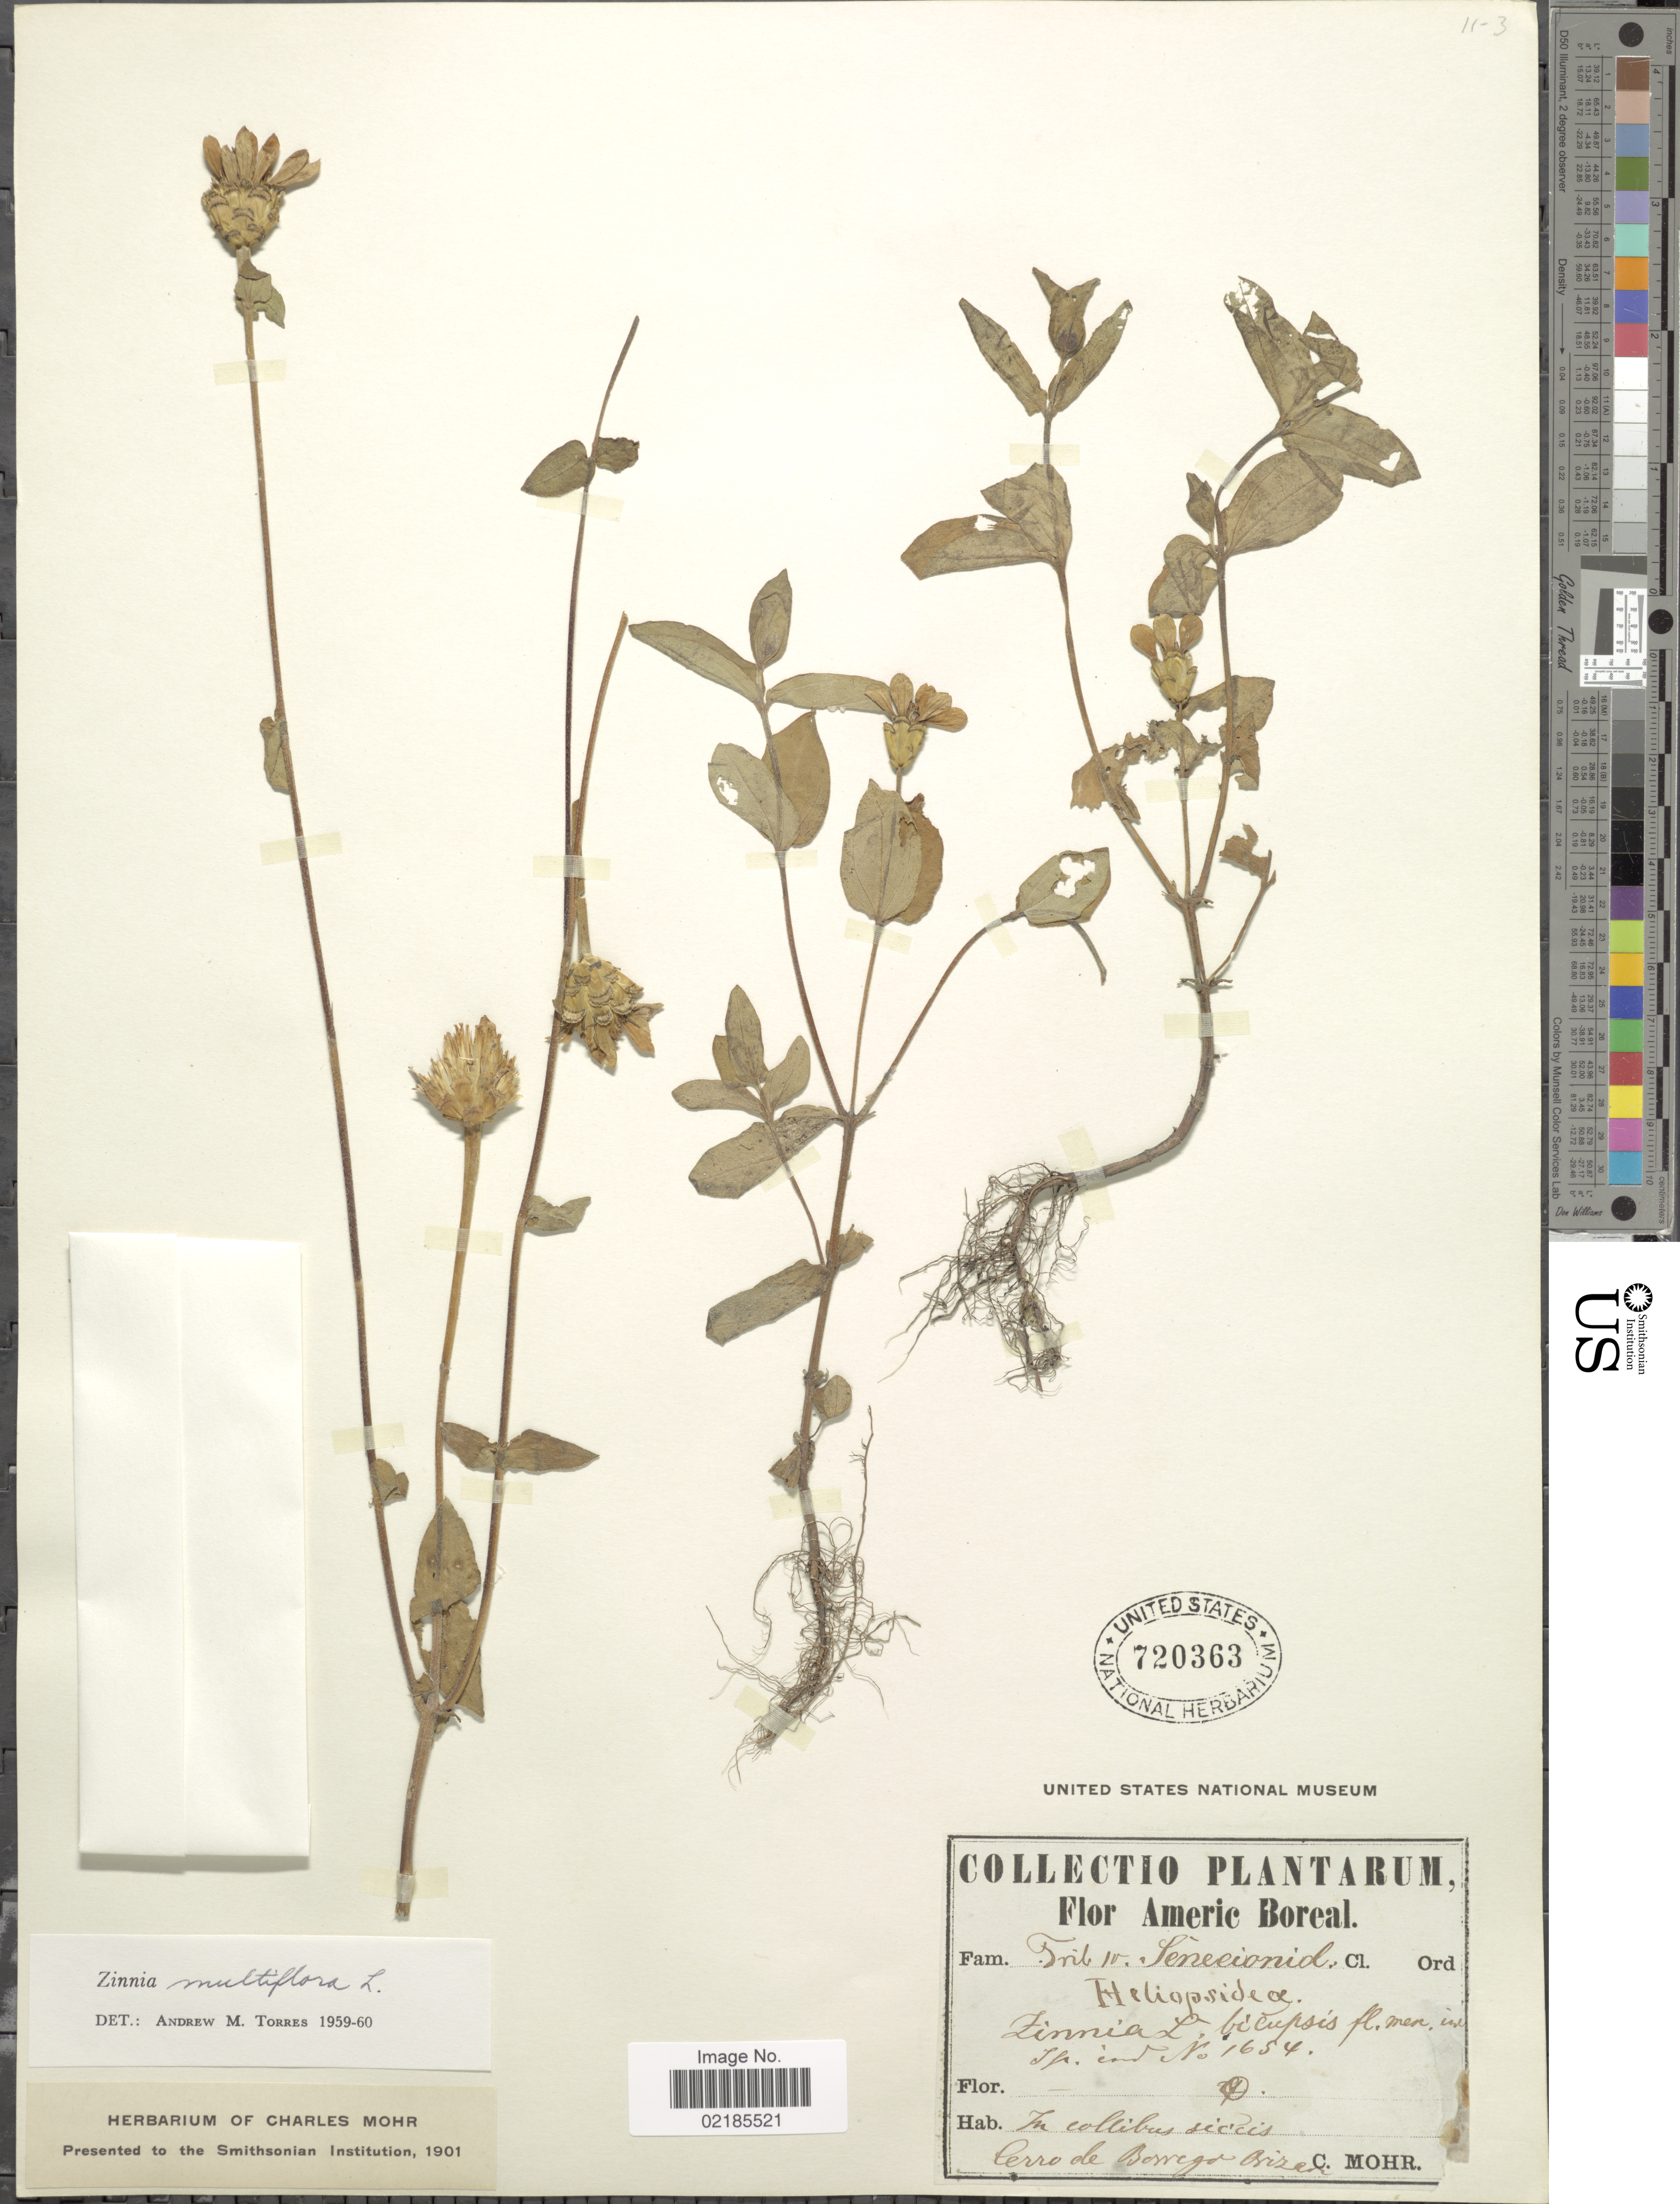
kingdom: Plantae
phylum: Tracheophyta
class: Magnoliopsida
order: Asterales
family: Asteraceae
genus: Zinnia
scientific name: Zinnia peruviana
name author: (L.) L.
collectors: C. T. Mohr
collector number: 1654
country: Mexico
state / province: Veracruz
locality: Cerro de Borrego. Orizaba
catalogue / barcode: US 720363